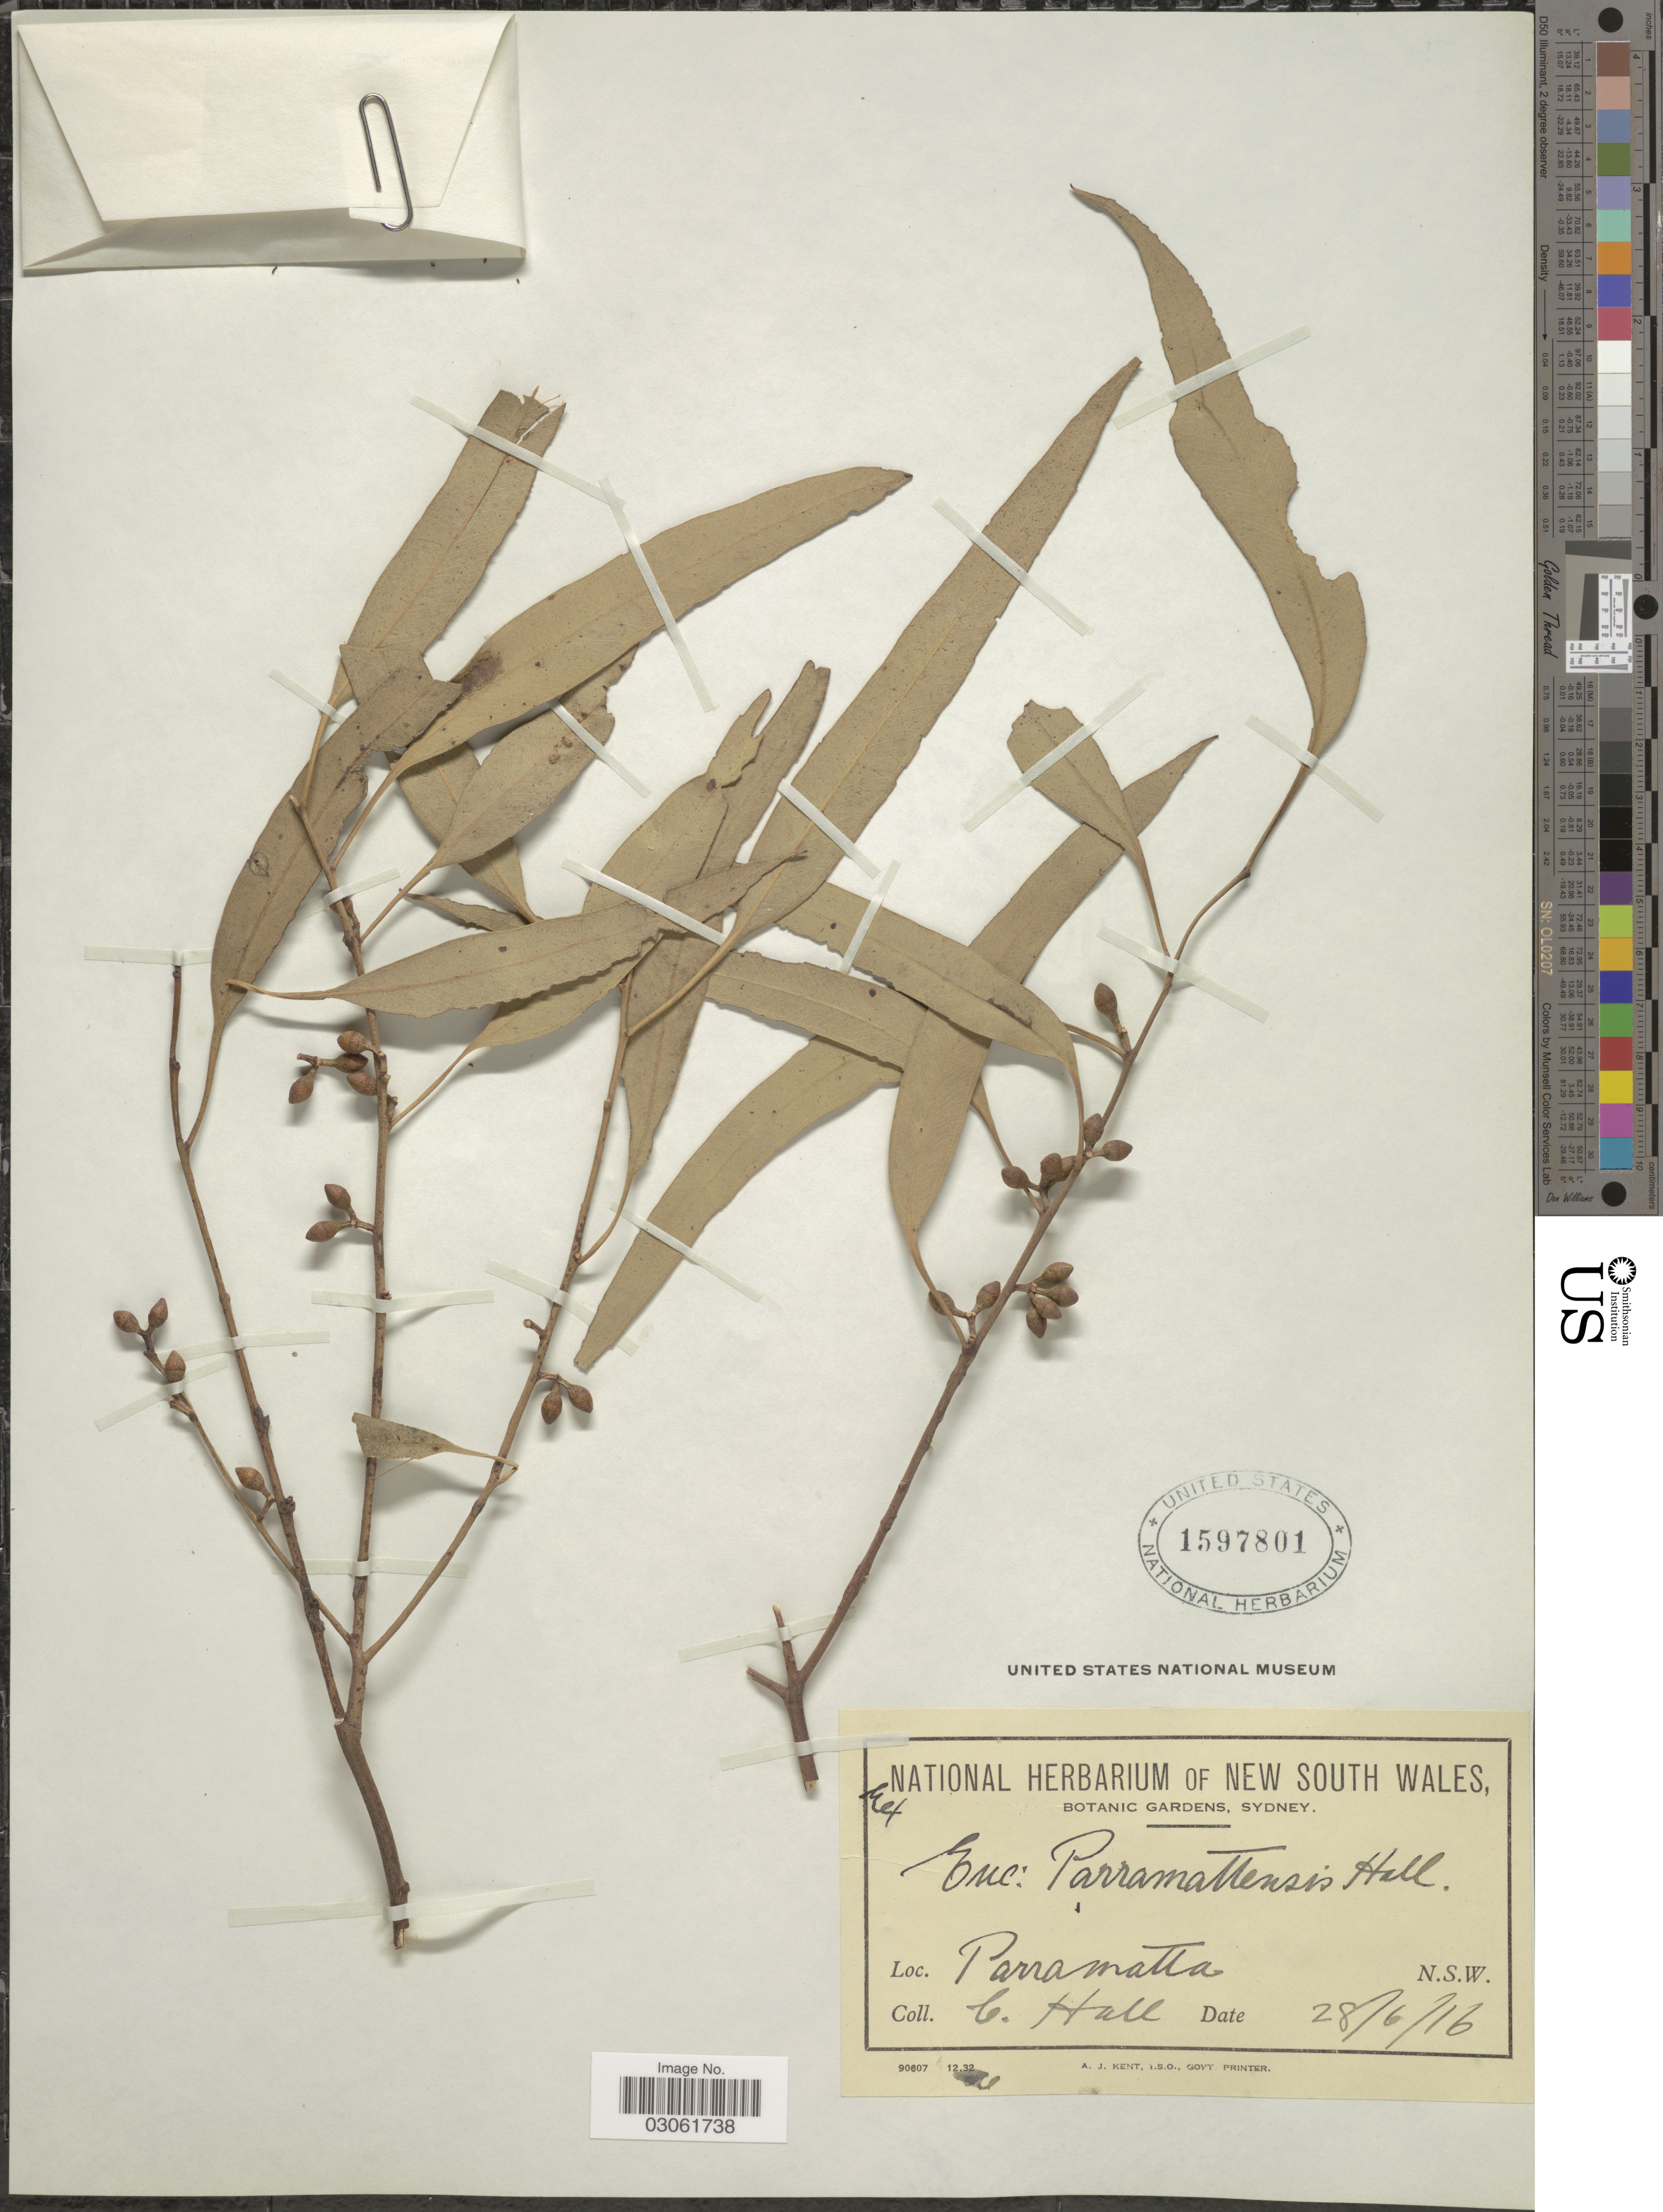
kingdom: Plantae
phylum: Tracheophyta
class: Magnoliopsida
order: Myrtales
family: Myrtaceae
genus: Eucalyptus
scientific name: Eucalyptus parramattensis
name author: C. Hall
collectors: C. Hall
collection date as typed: Transcribed d/m/y: 28/6/16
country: Australia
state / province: New South Wales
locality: Parramatta.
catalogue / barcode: US 1597801